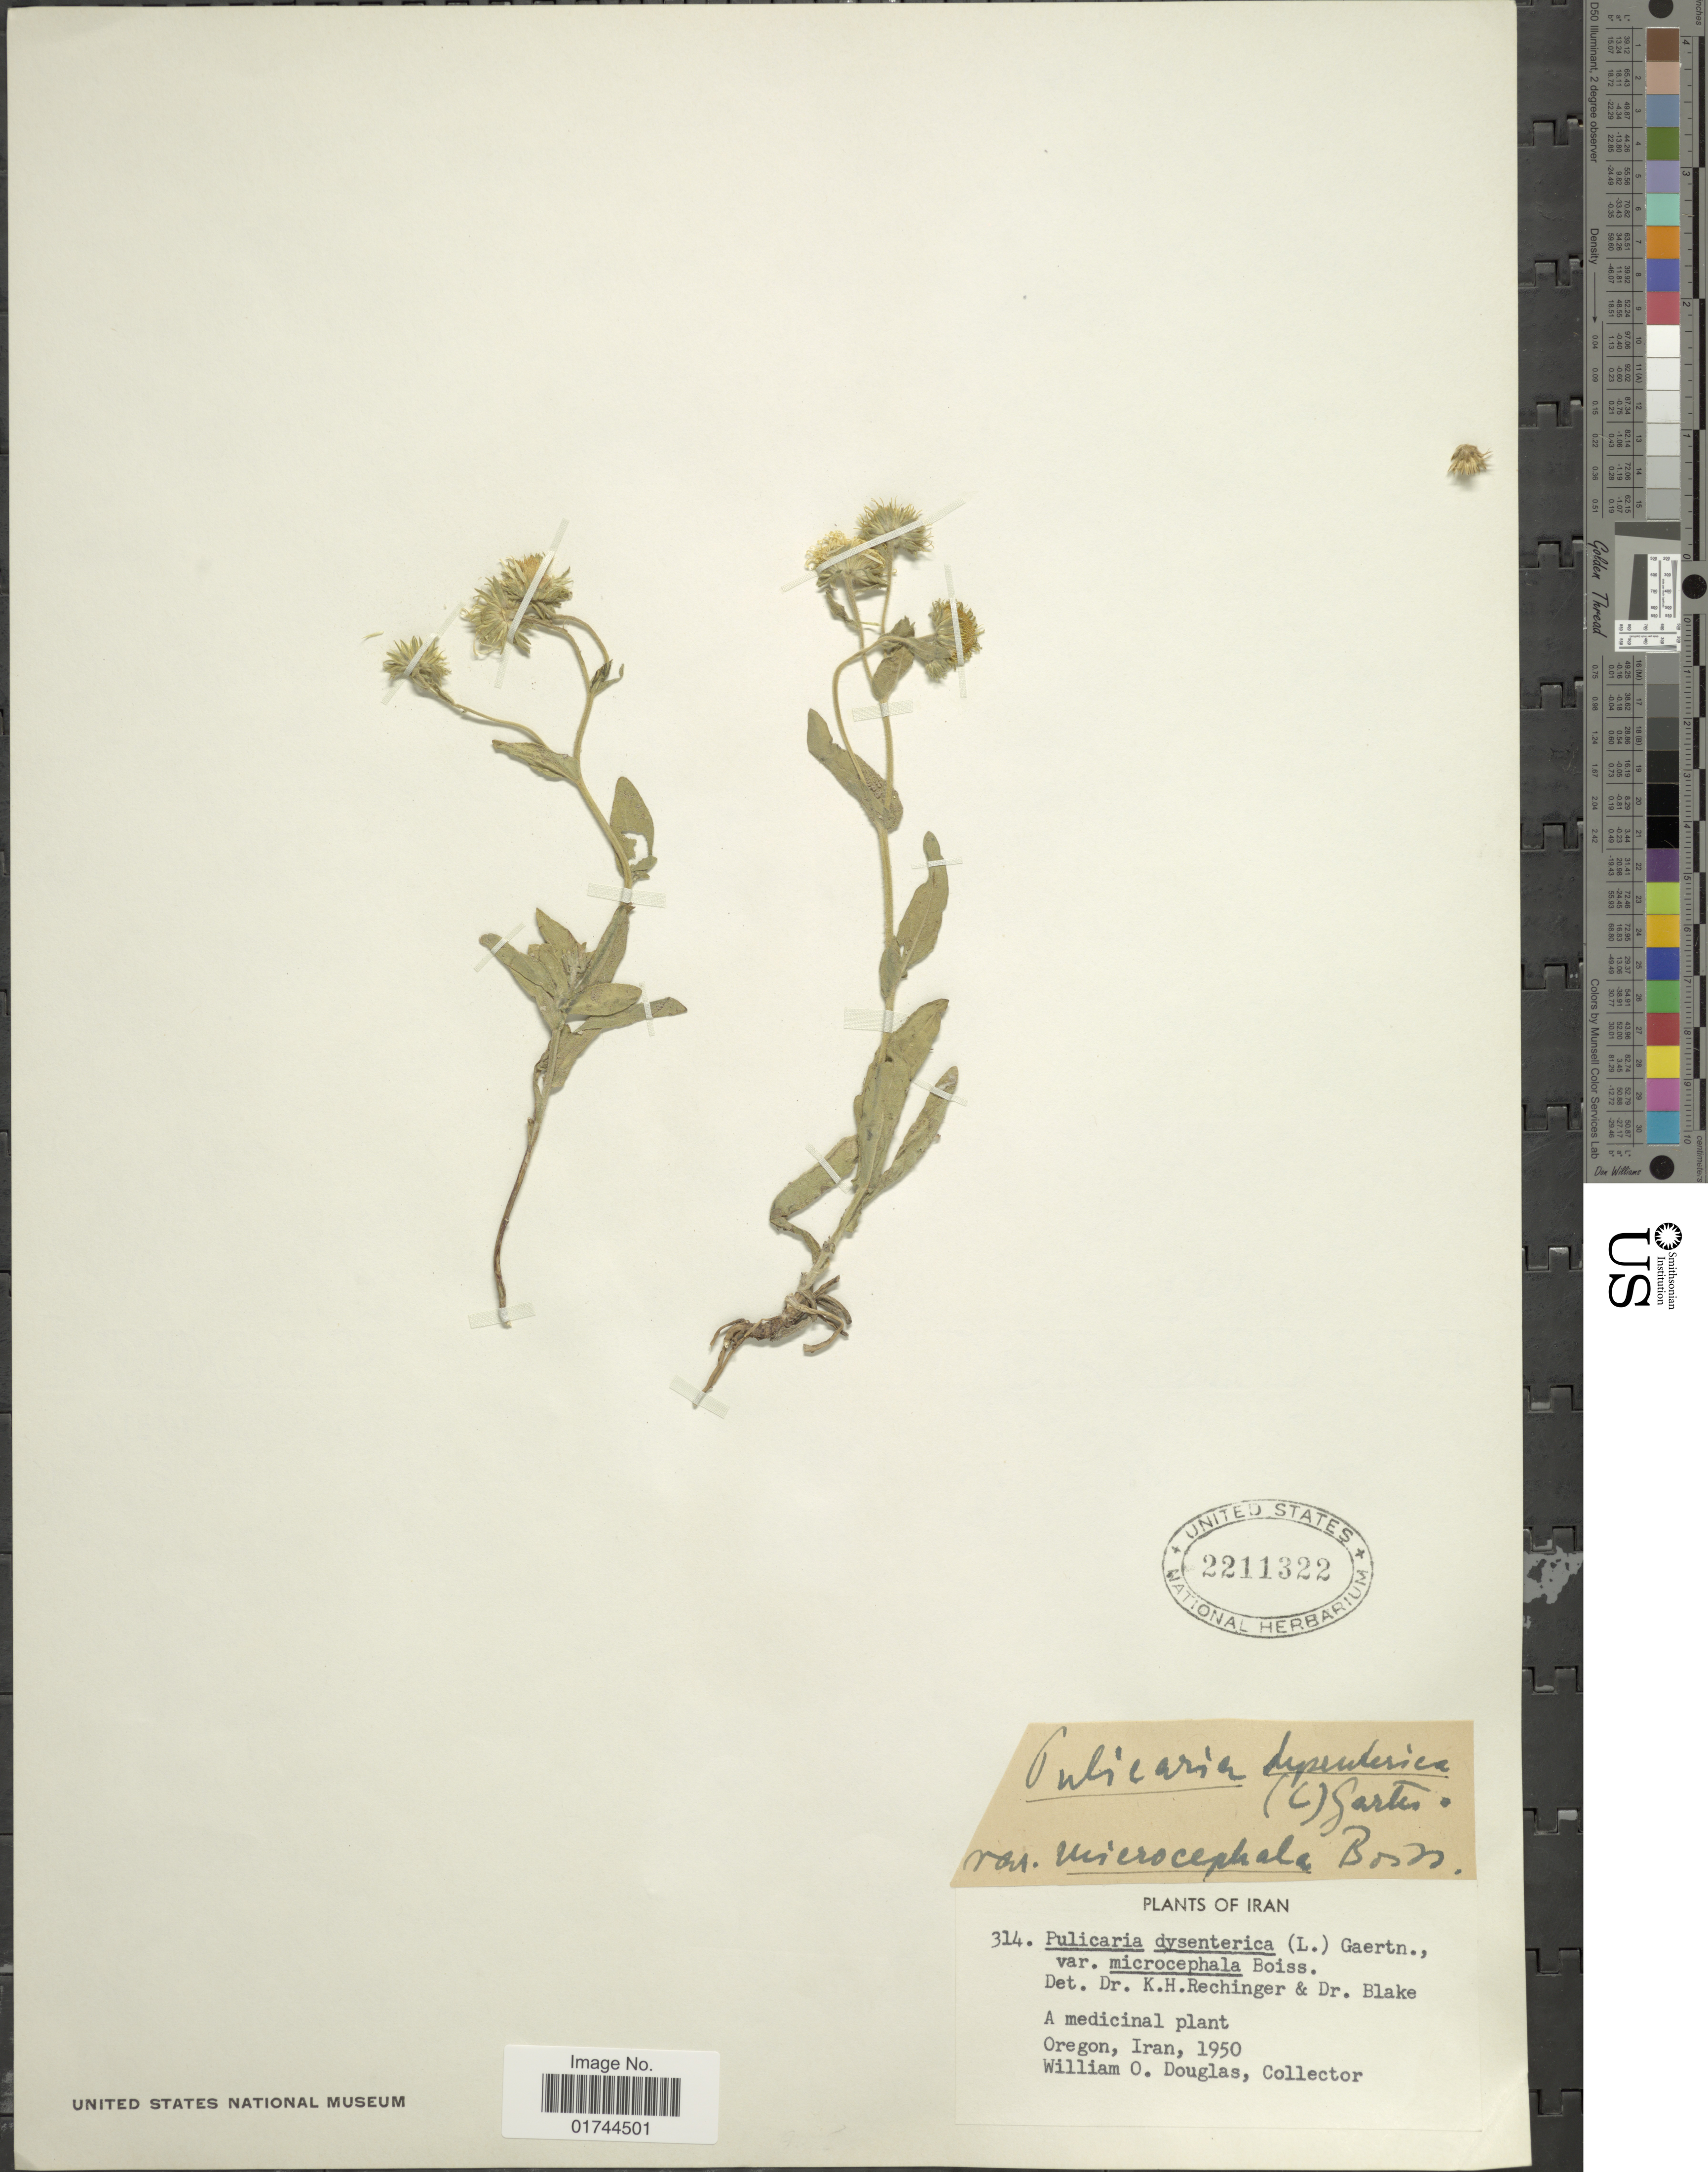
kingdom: Plantae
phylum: Tracheophyta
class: Magnoliopsida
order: Asterales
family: Asteraceae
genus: Pulicaria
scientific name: Pulicaria dysenterica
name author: (L.) Bernh.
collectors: W. Douglas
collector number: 314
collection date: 1950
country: Iran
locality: Oregon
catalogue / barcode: US 2211322